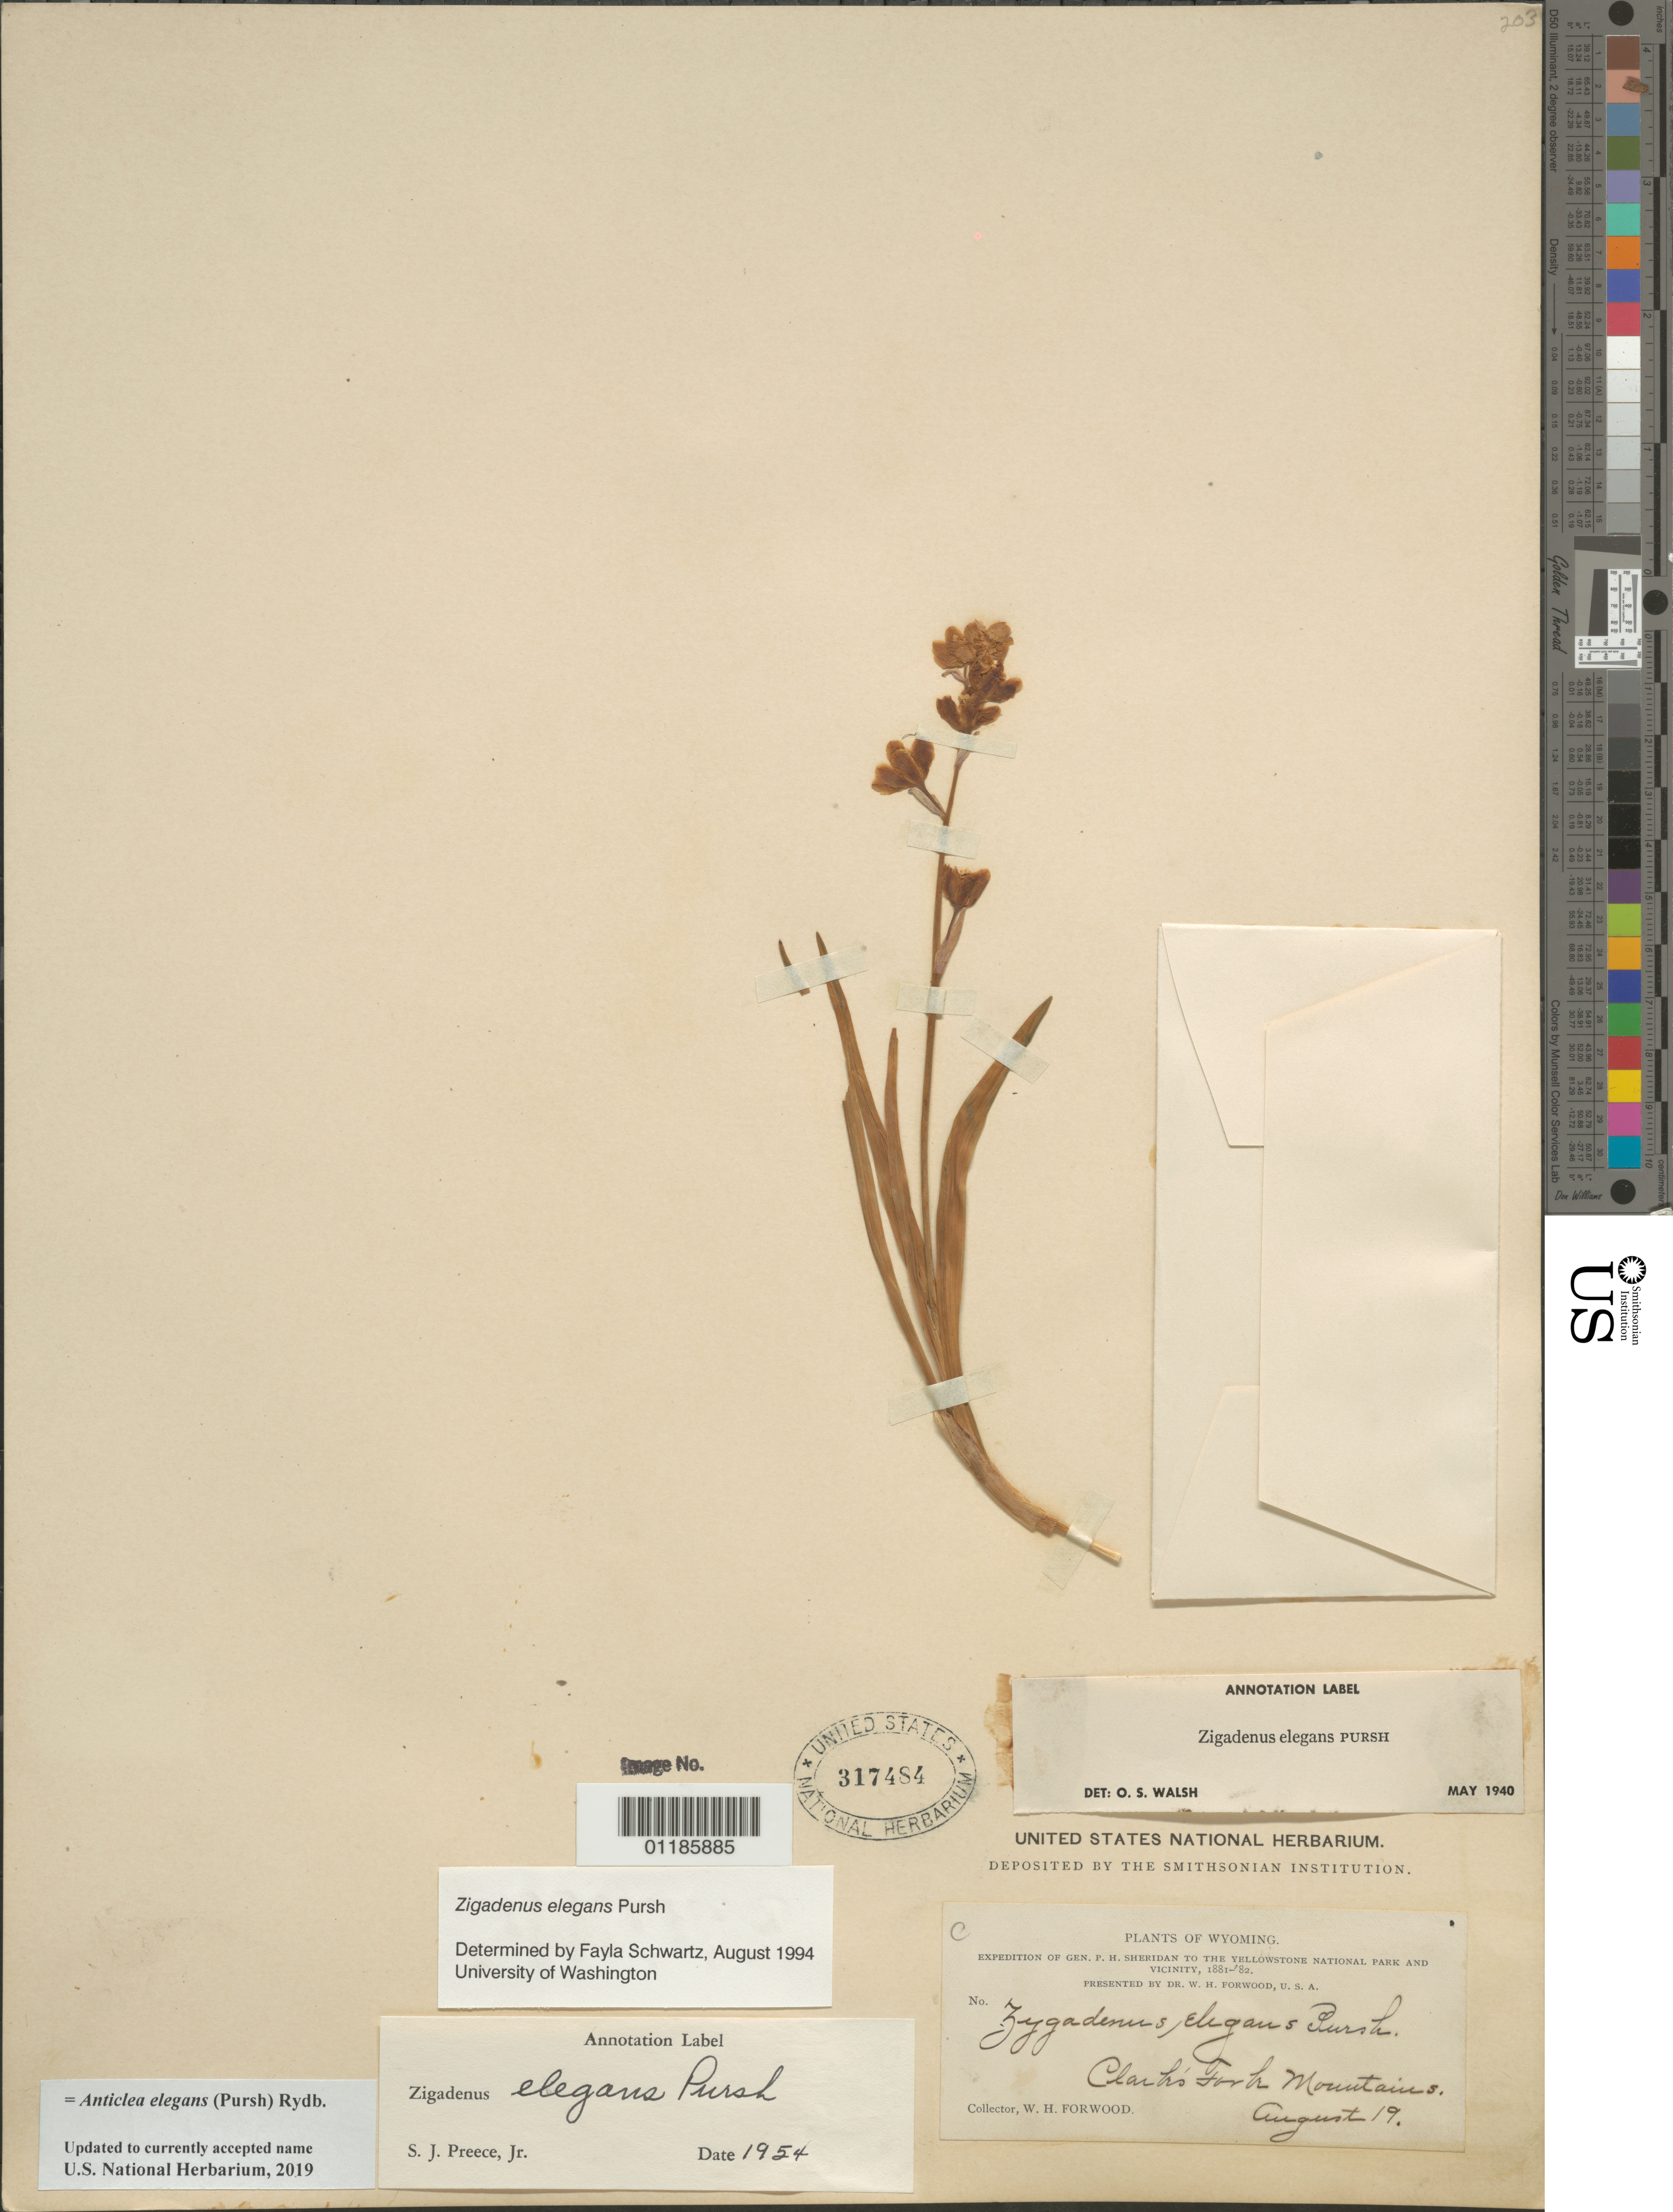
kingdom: Plantae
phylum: Tracheophyta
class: Liliopsida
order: Liliales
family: Melanthiaceae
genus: Anticlea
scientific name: Anticlea elegans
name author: (Pursh) Rydb.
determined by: Strong, Mark T., (BOT), Smithsonian Institution - National Museum of Natural History (UNITED STATES)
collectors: W. Forwood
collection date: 1881-08-19 or 1882-08-19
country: United States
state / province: Wyoming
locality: Clark's Fork Mountains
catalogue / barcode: US 317484